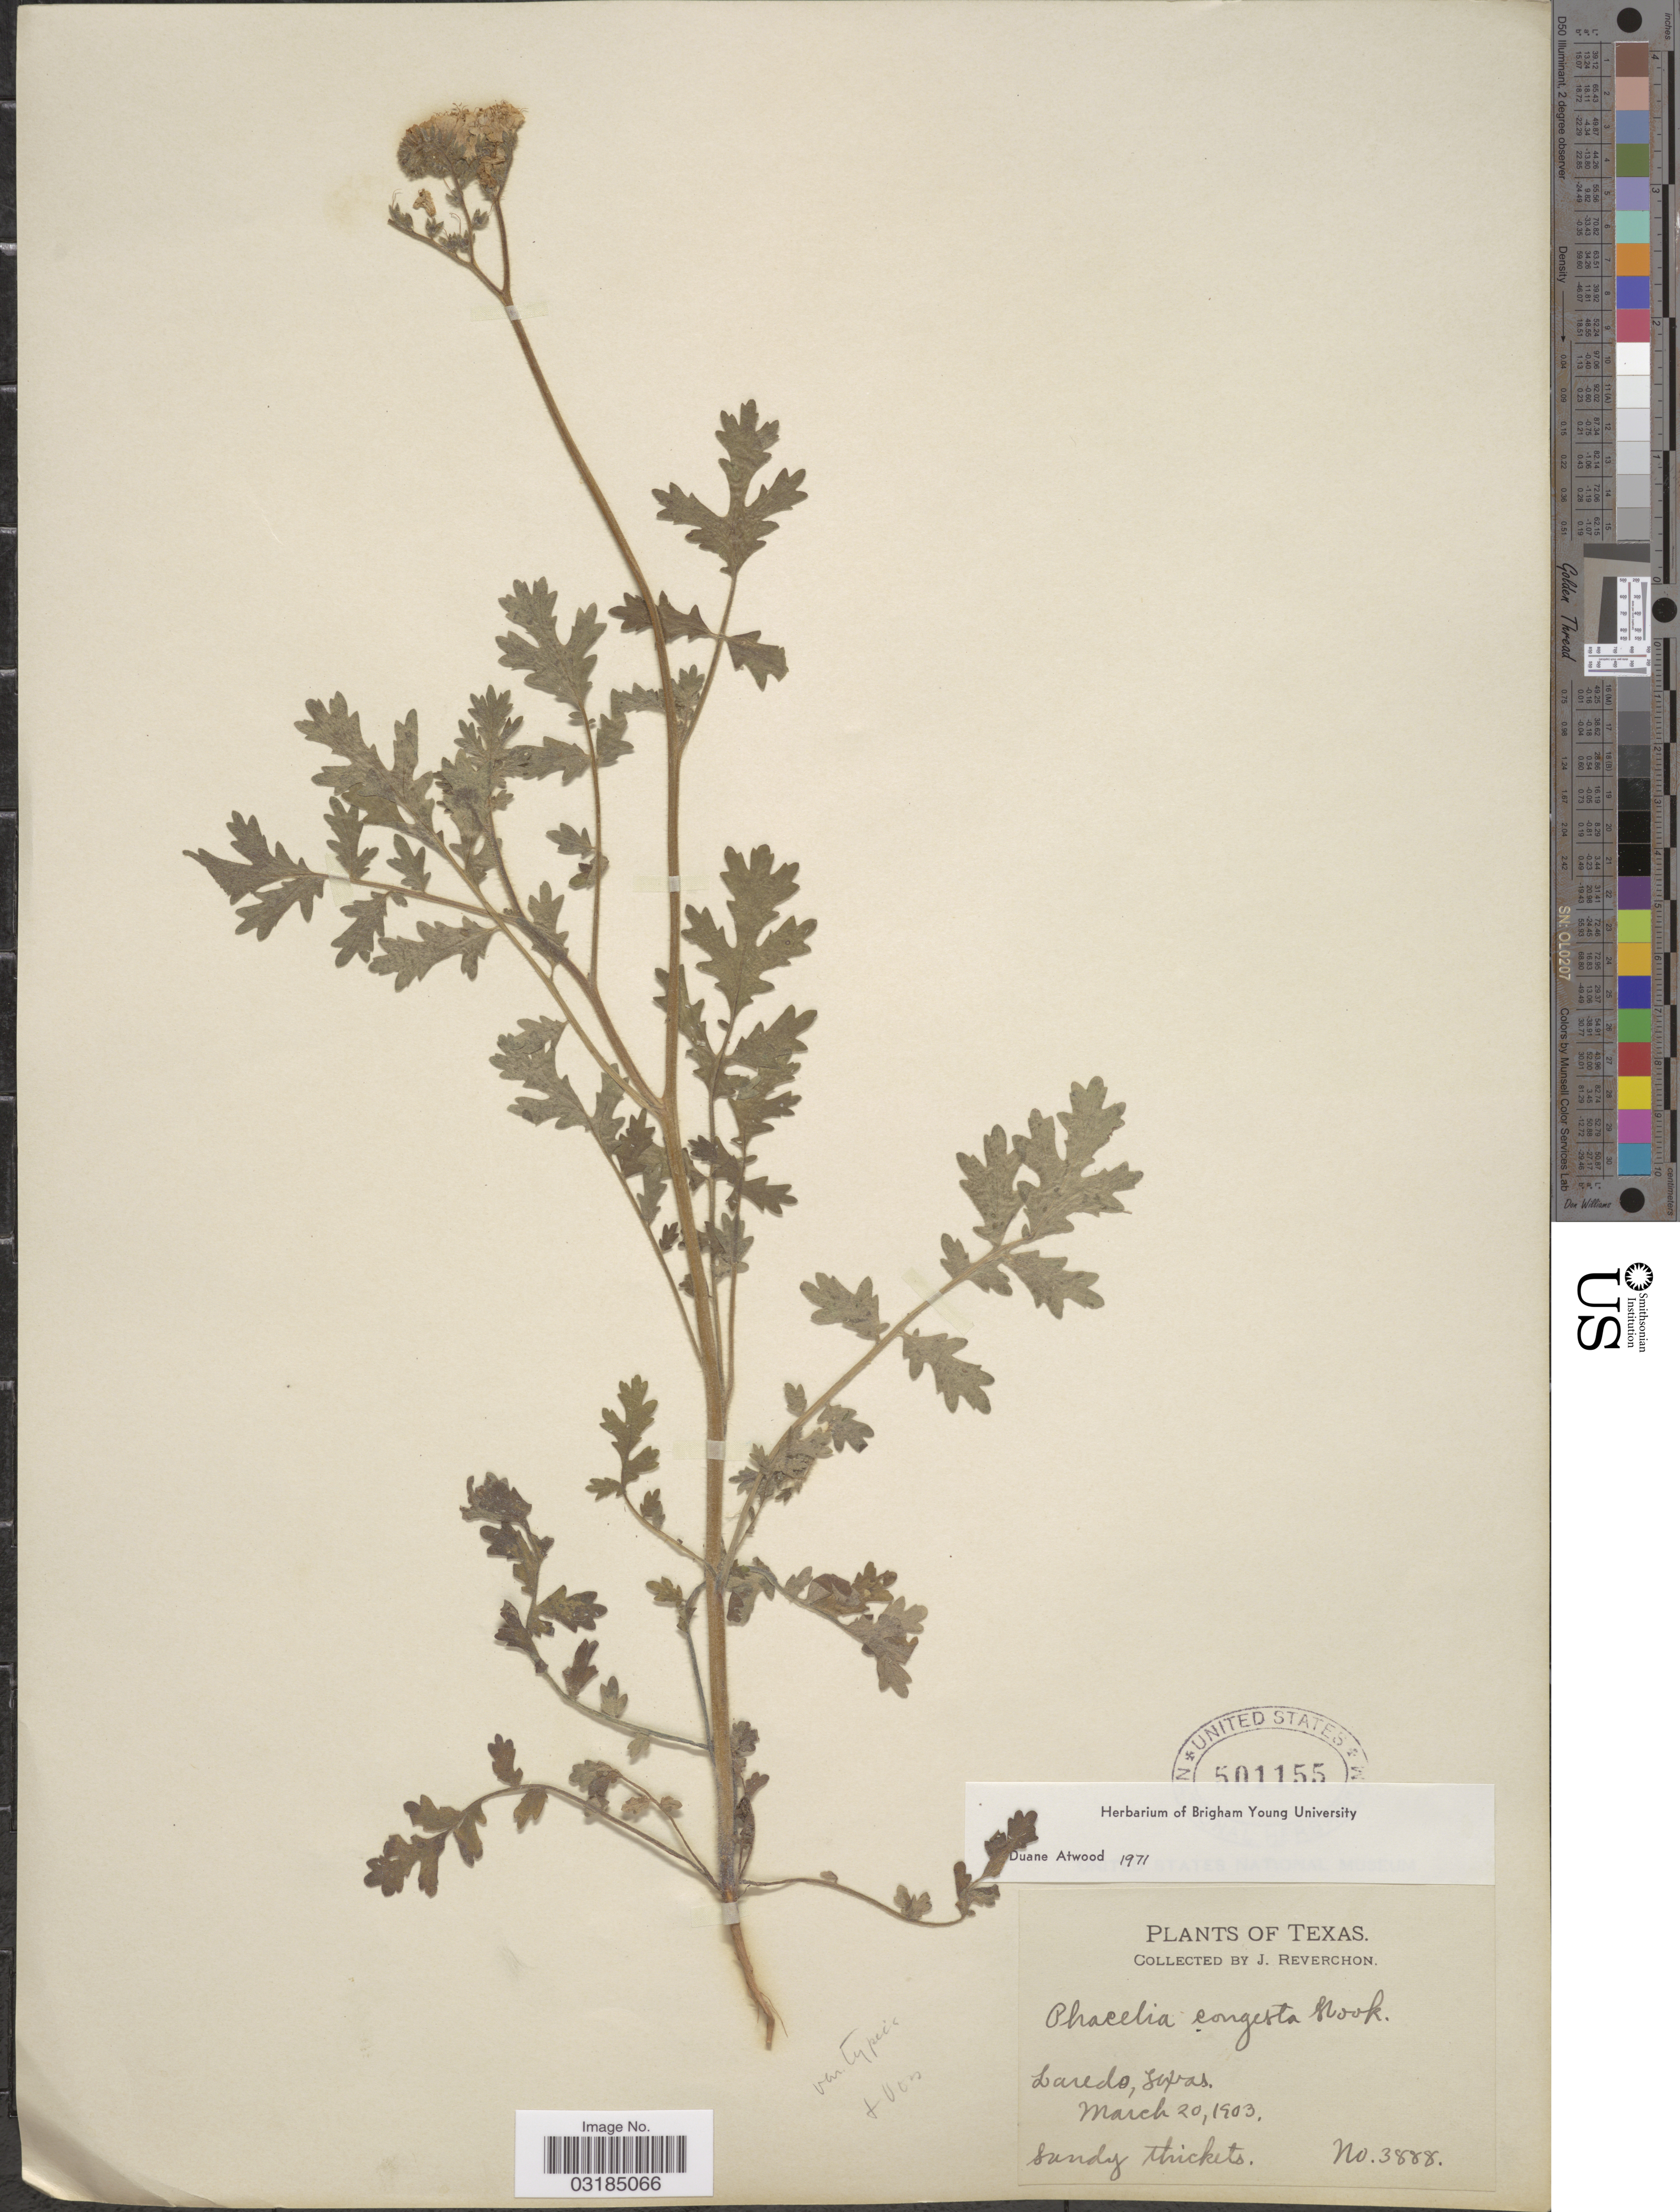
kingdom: Plantae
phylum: Tracheophyta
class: Magnoliopsida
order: Boraginales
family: Hydrophyllaceae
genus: Phacelia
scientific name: Phacelia congesta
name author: Hook.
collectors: J. Reverchon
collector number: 3888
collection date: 1903-03-20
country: United States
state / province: Texas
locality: Laredo.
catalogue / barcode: US 501155